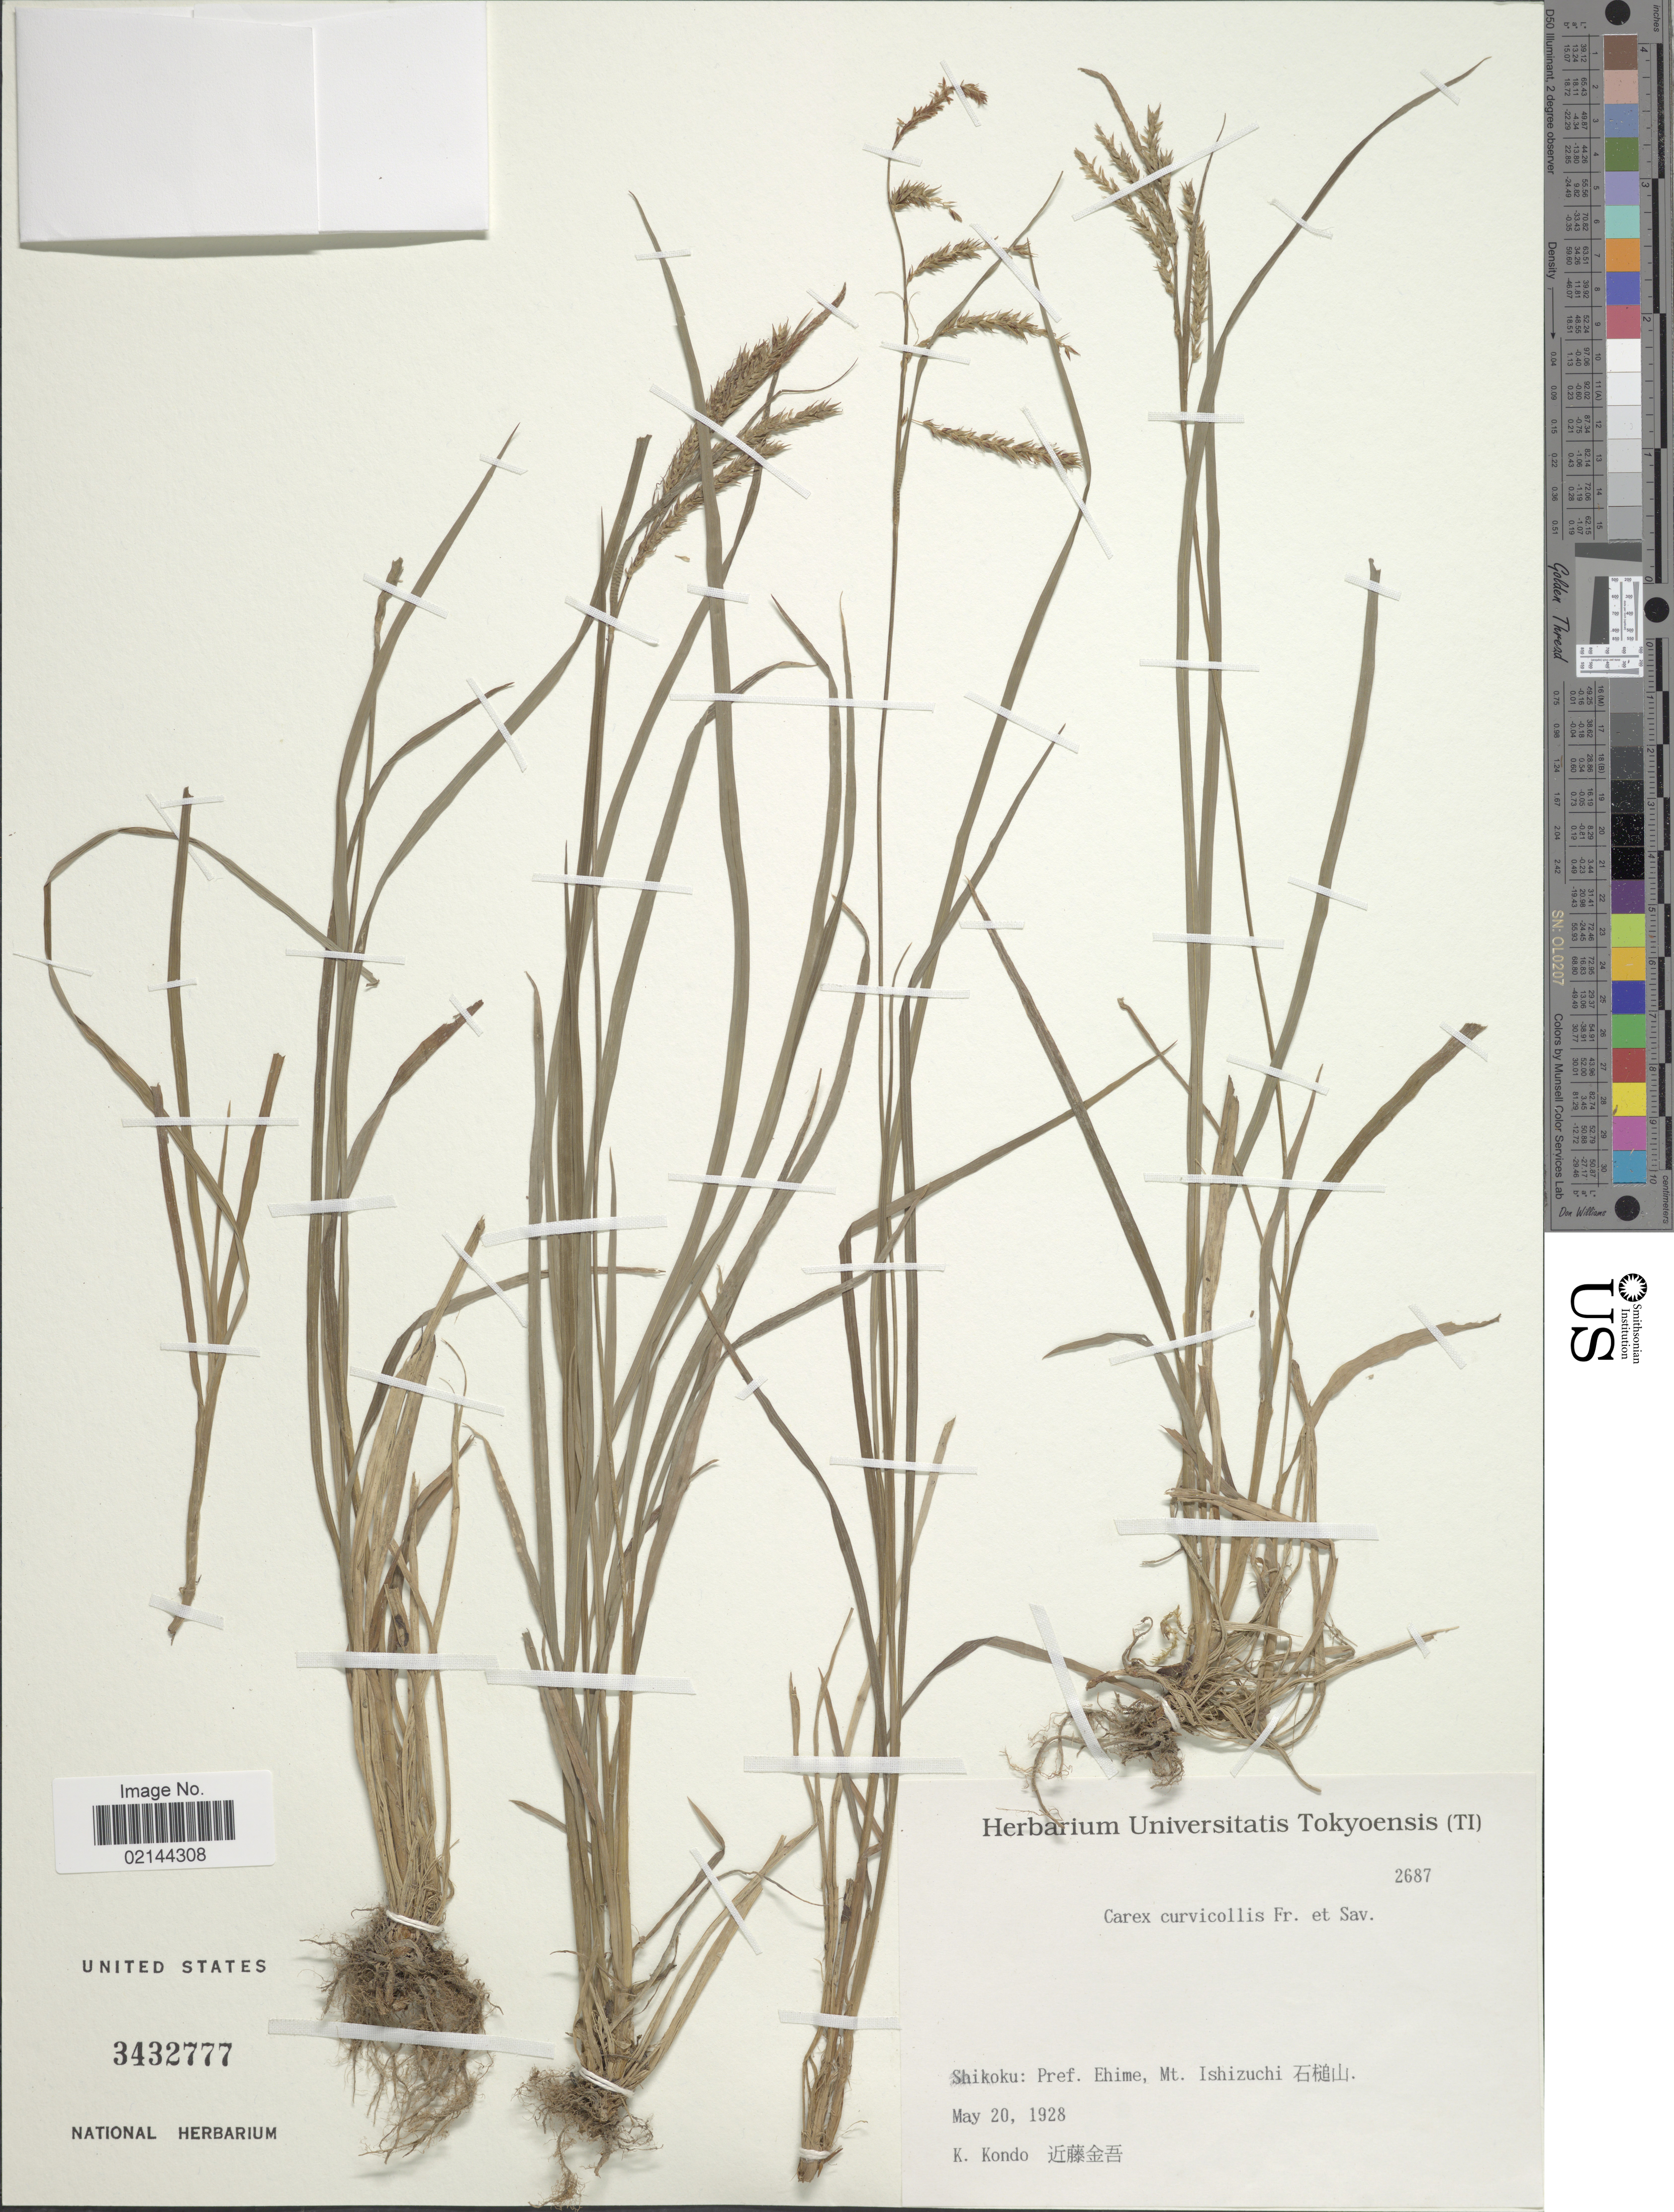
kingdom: Plantae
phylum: Tracheophyta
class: Liliopsida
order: Poales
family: Cyperaceae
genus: Carex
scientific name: Carex curvicollis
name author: Franch. & Sav.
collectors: K. Kondo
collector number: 2687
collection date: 1928-05-20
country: Japan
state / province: Ehime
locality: Shikoku: Pref. Ehime, Mt. Ishizuchi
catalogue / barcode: US 3432777